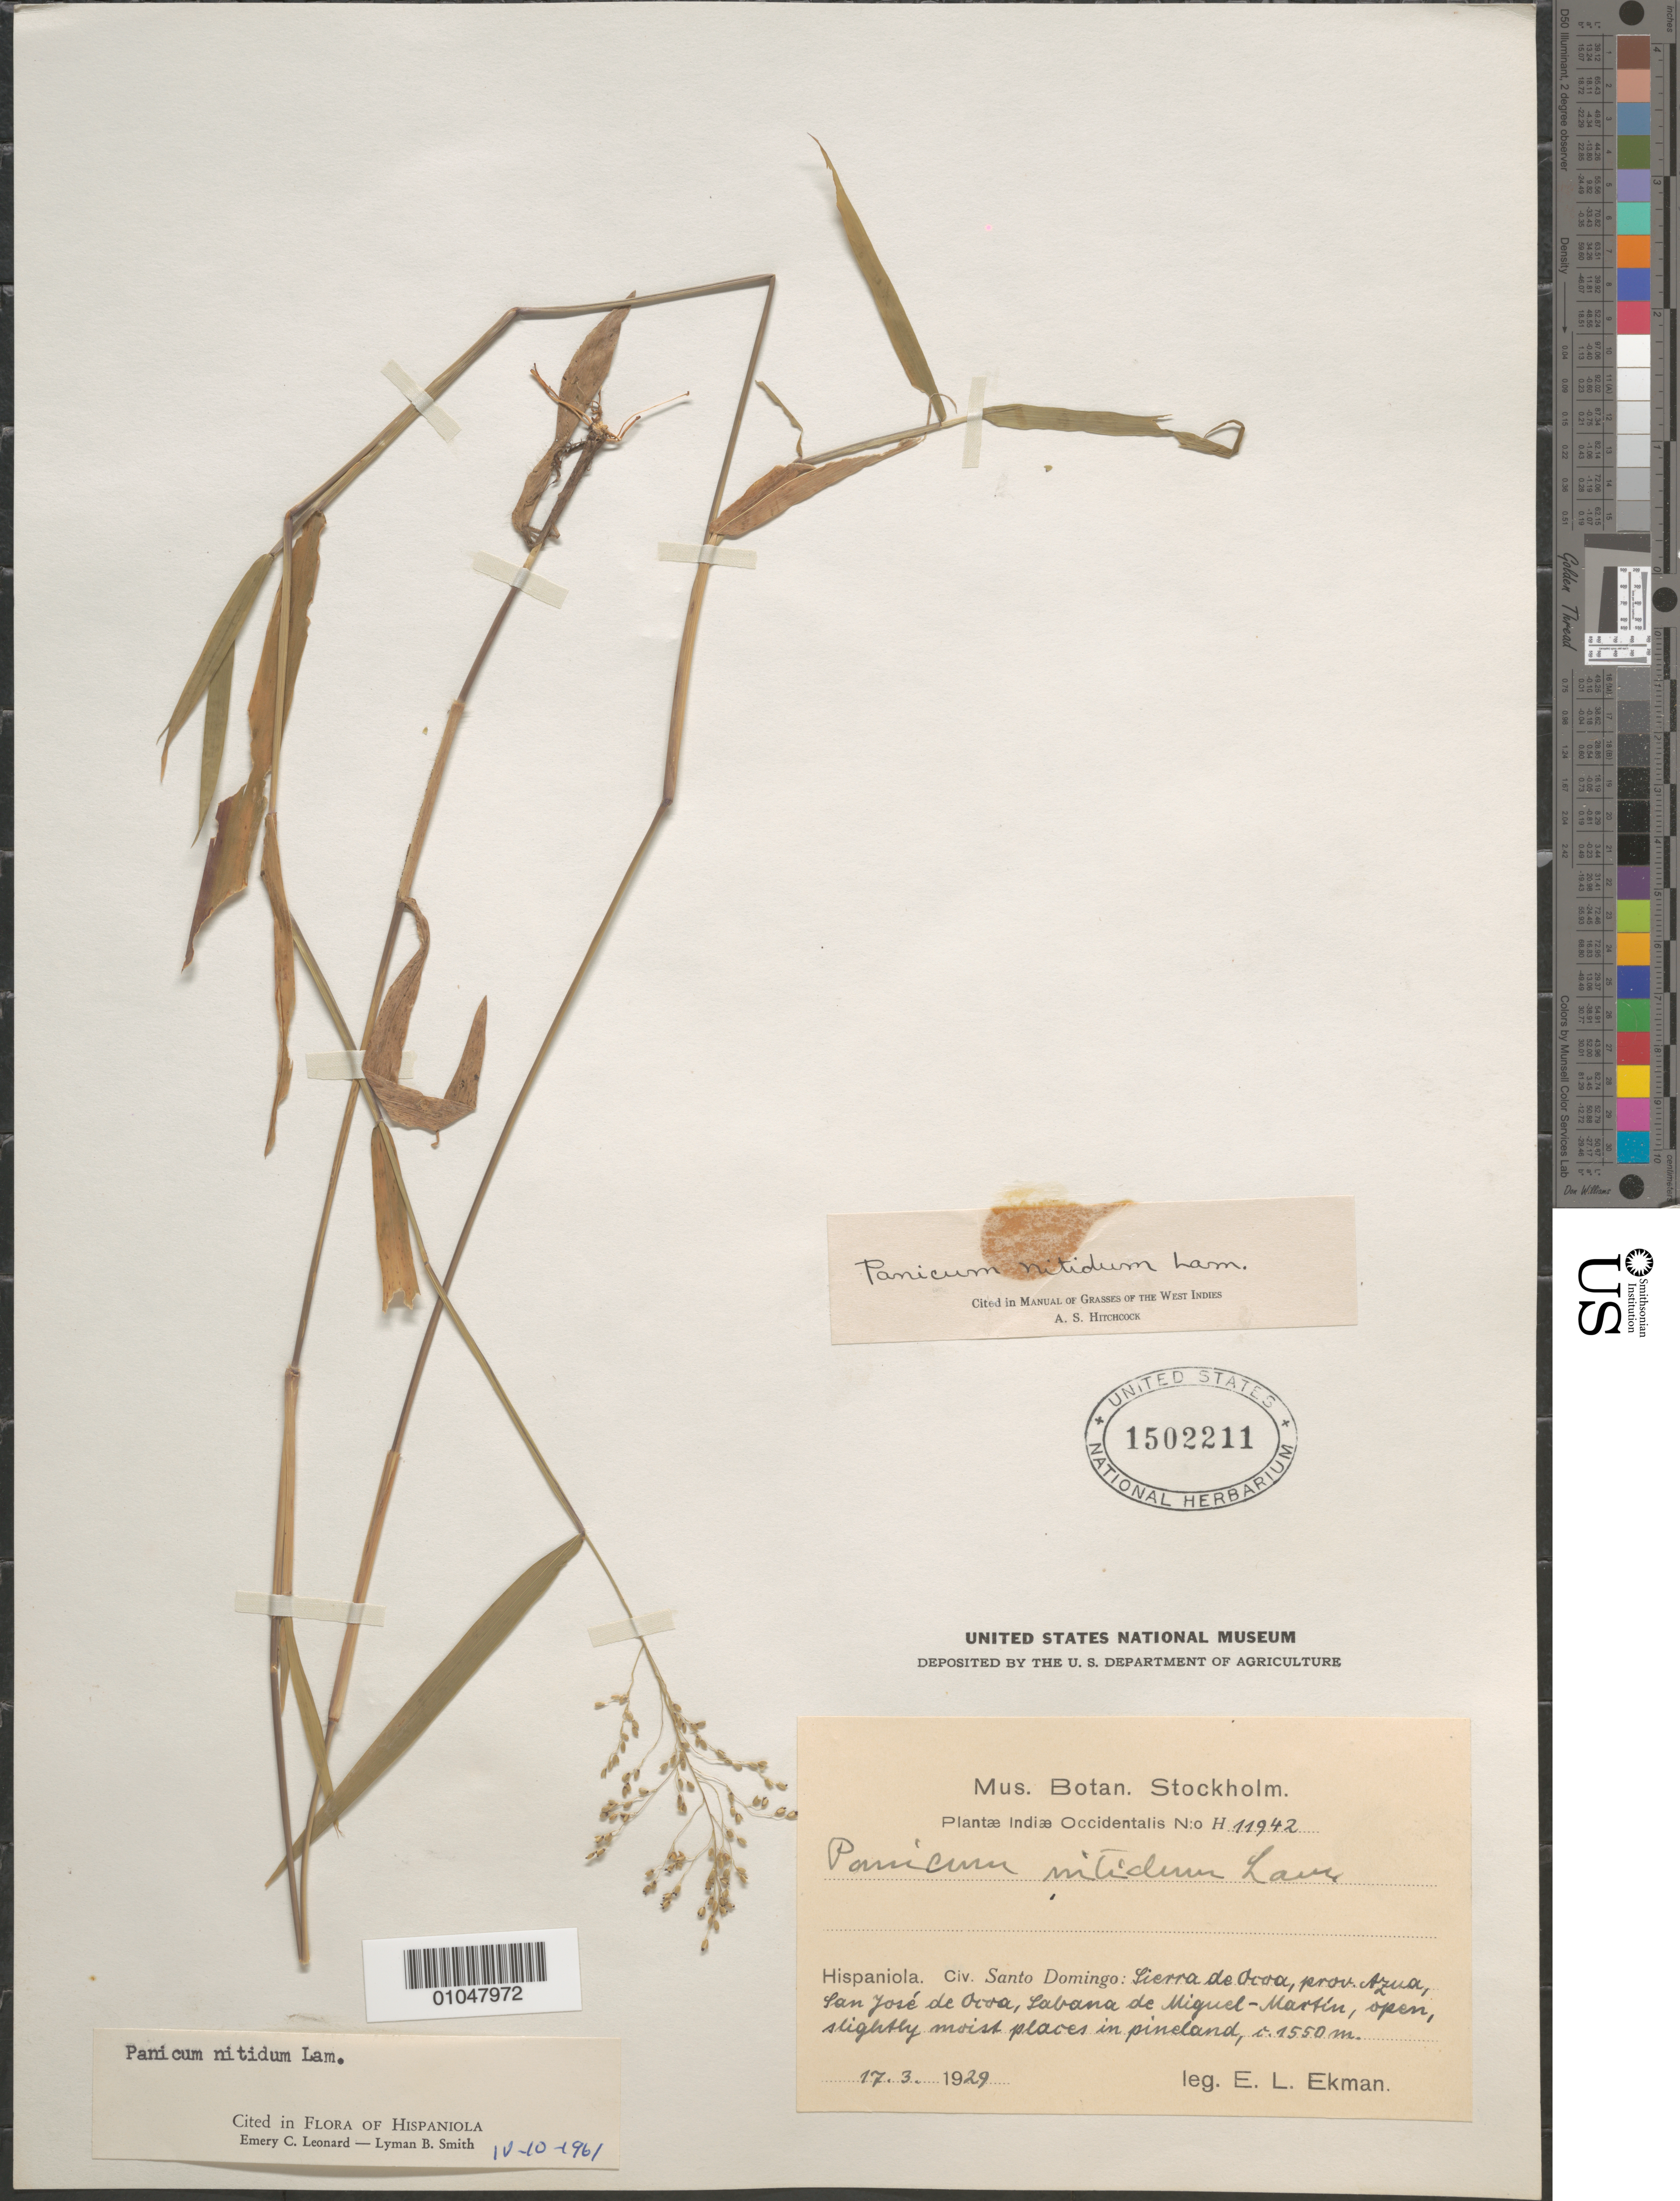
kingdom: Plantae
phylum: Tracheophyta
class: Liliopsida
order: Poales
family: Poaceae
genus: Panicum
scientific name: Panicum nitidum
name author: Lam.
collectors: E. L. Ekman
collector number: H 11942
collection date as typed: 17 Mar 1929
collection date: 1929-03-17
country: Dominican Republic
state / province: Azua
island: Hispaniola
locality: Sierra de Ocoa, San Jose de Ocoa, Sabana de Miguel-Martin,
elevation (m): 1550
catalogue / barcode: US 1502211